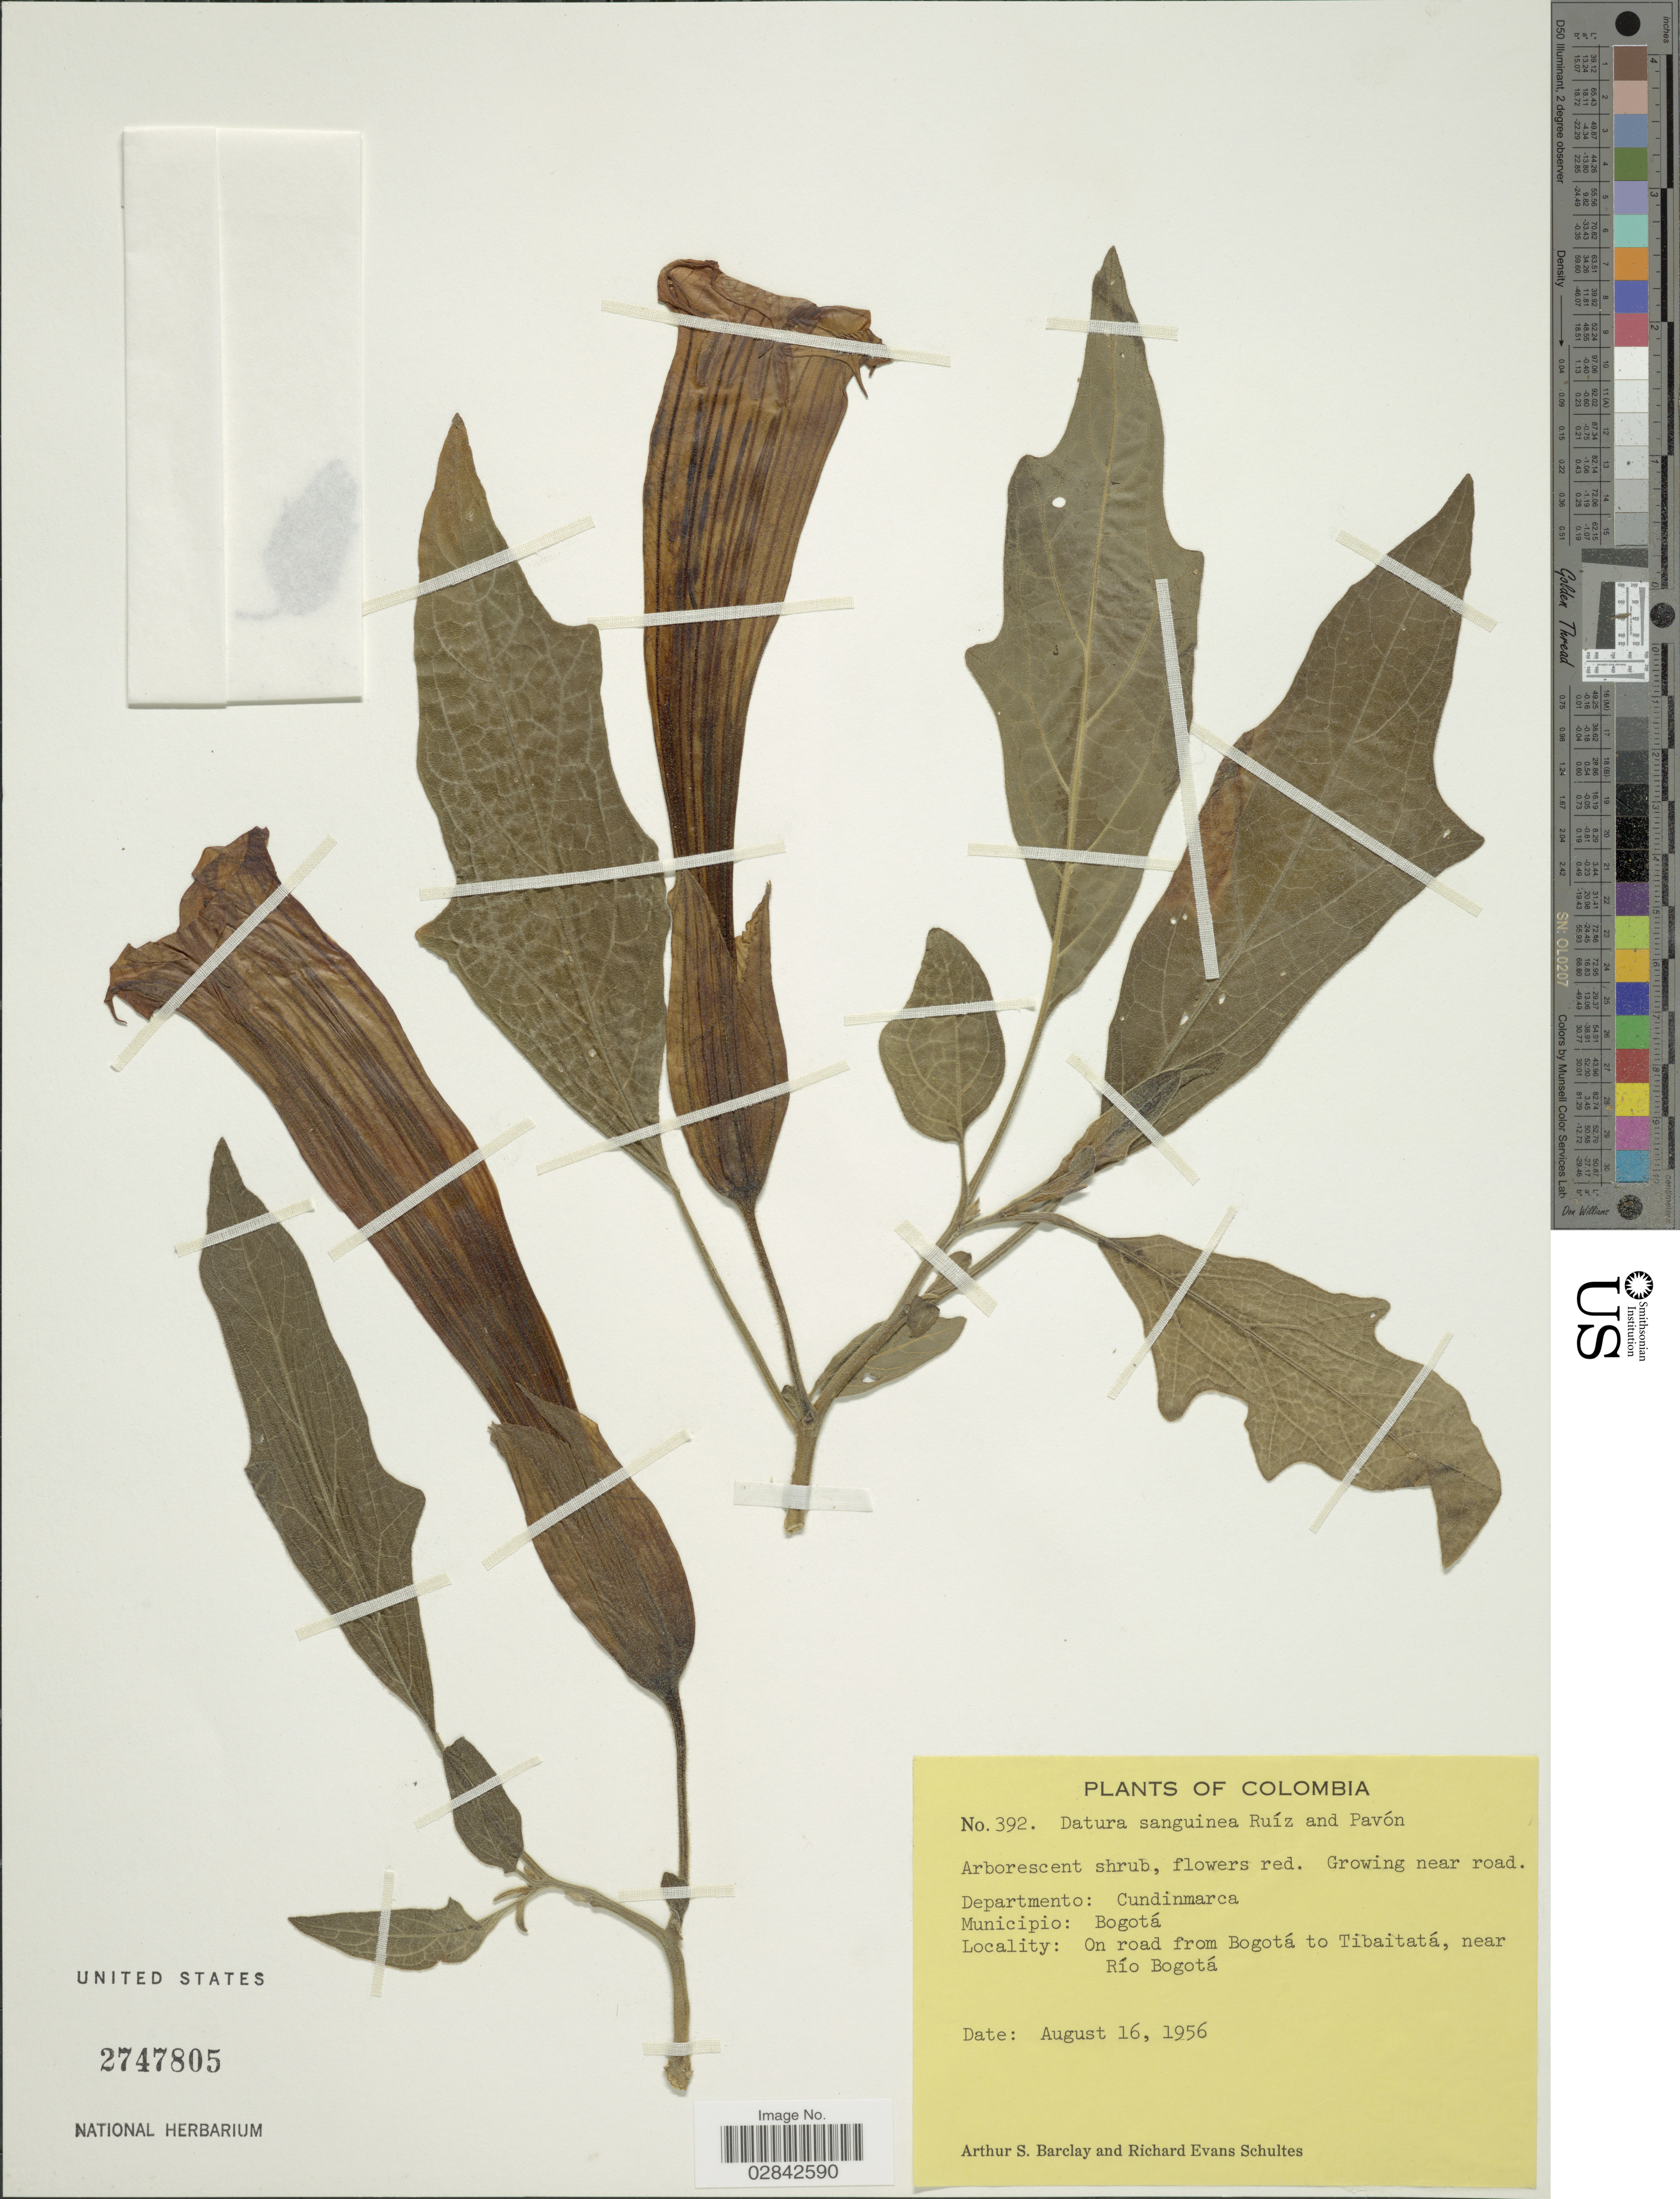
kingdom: Plantae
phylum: Tracheophyta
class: Magnoliopsida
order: Solanales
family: Solanaceae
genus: Brugmansia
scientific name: Brugmansia sanguinea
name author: (Ruiz & Pav.) D. Don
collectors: A. S. Barclay & R. E. Schultes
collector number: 392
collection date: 1956-08-16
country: Colombia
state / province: Cundinamarca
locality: Departmento: Cundinamarca. Municipio Bogotá, on road from Bogotá to Tibaitatá, near Río Bogotá.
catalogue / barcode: US 2747805